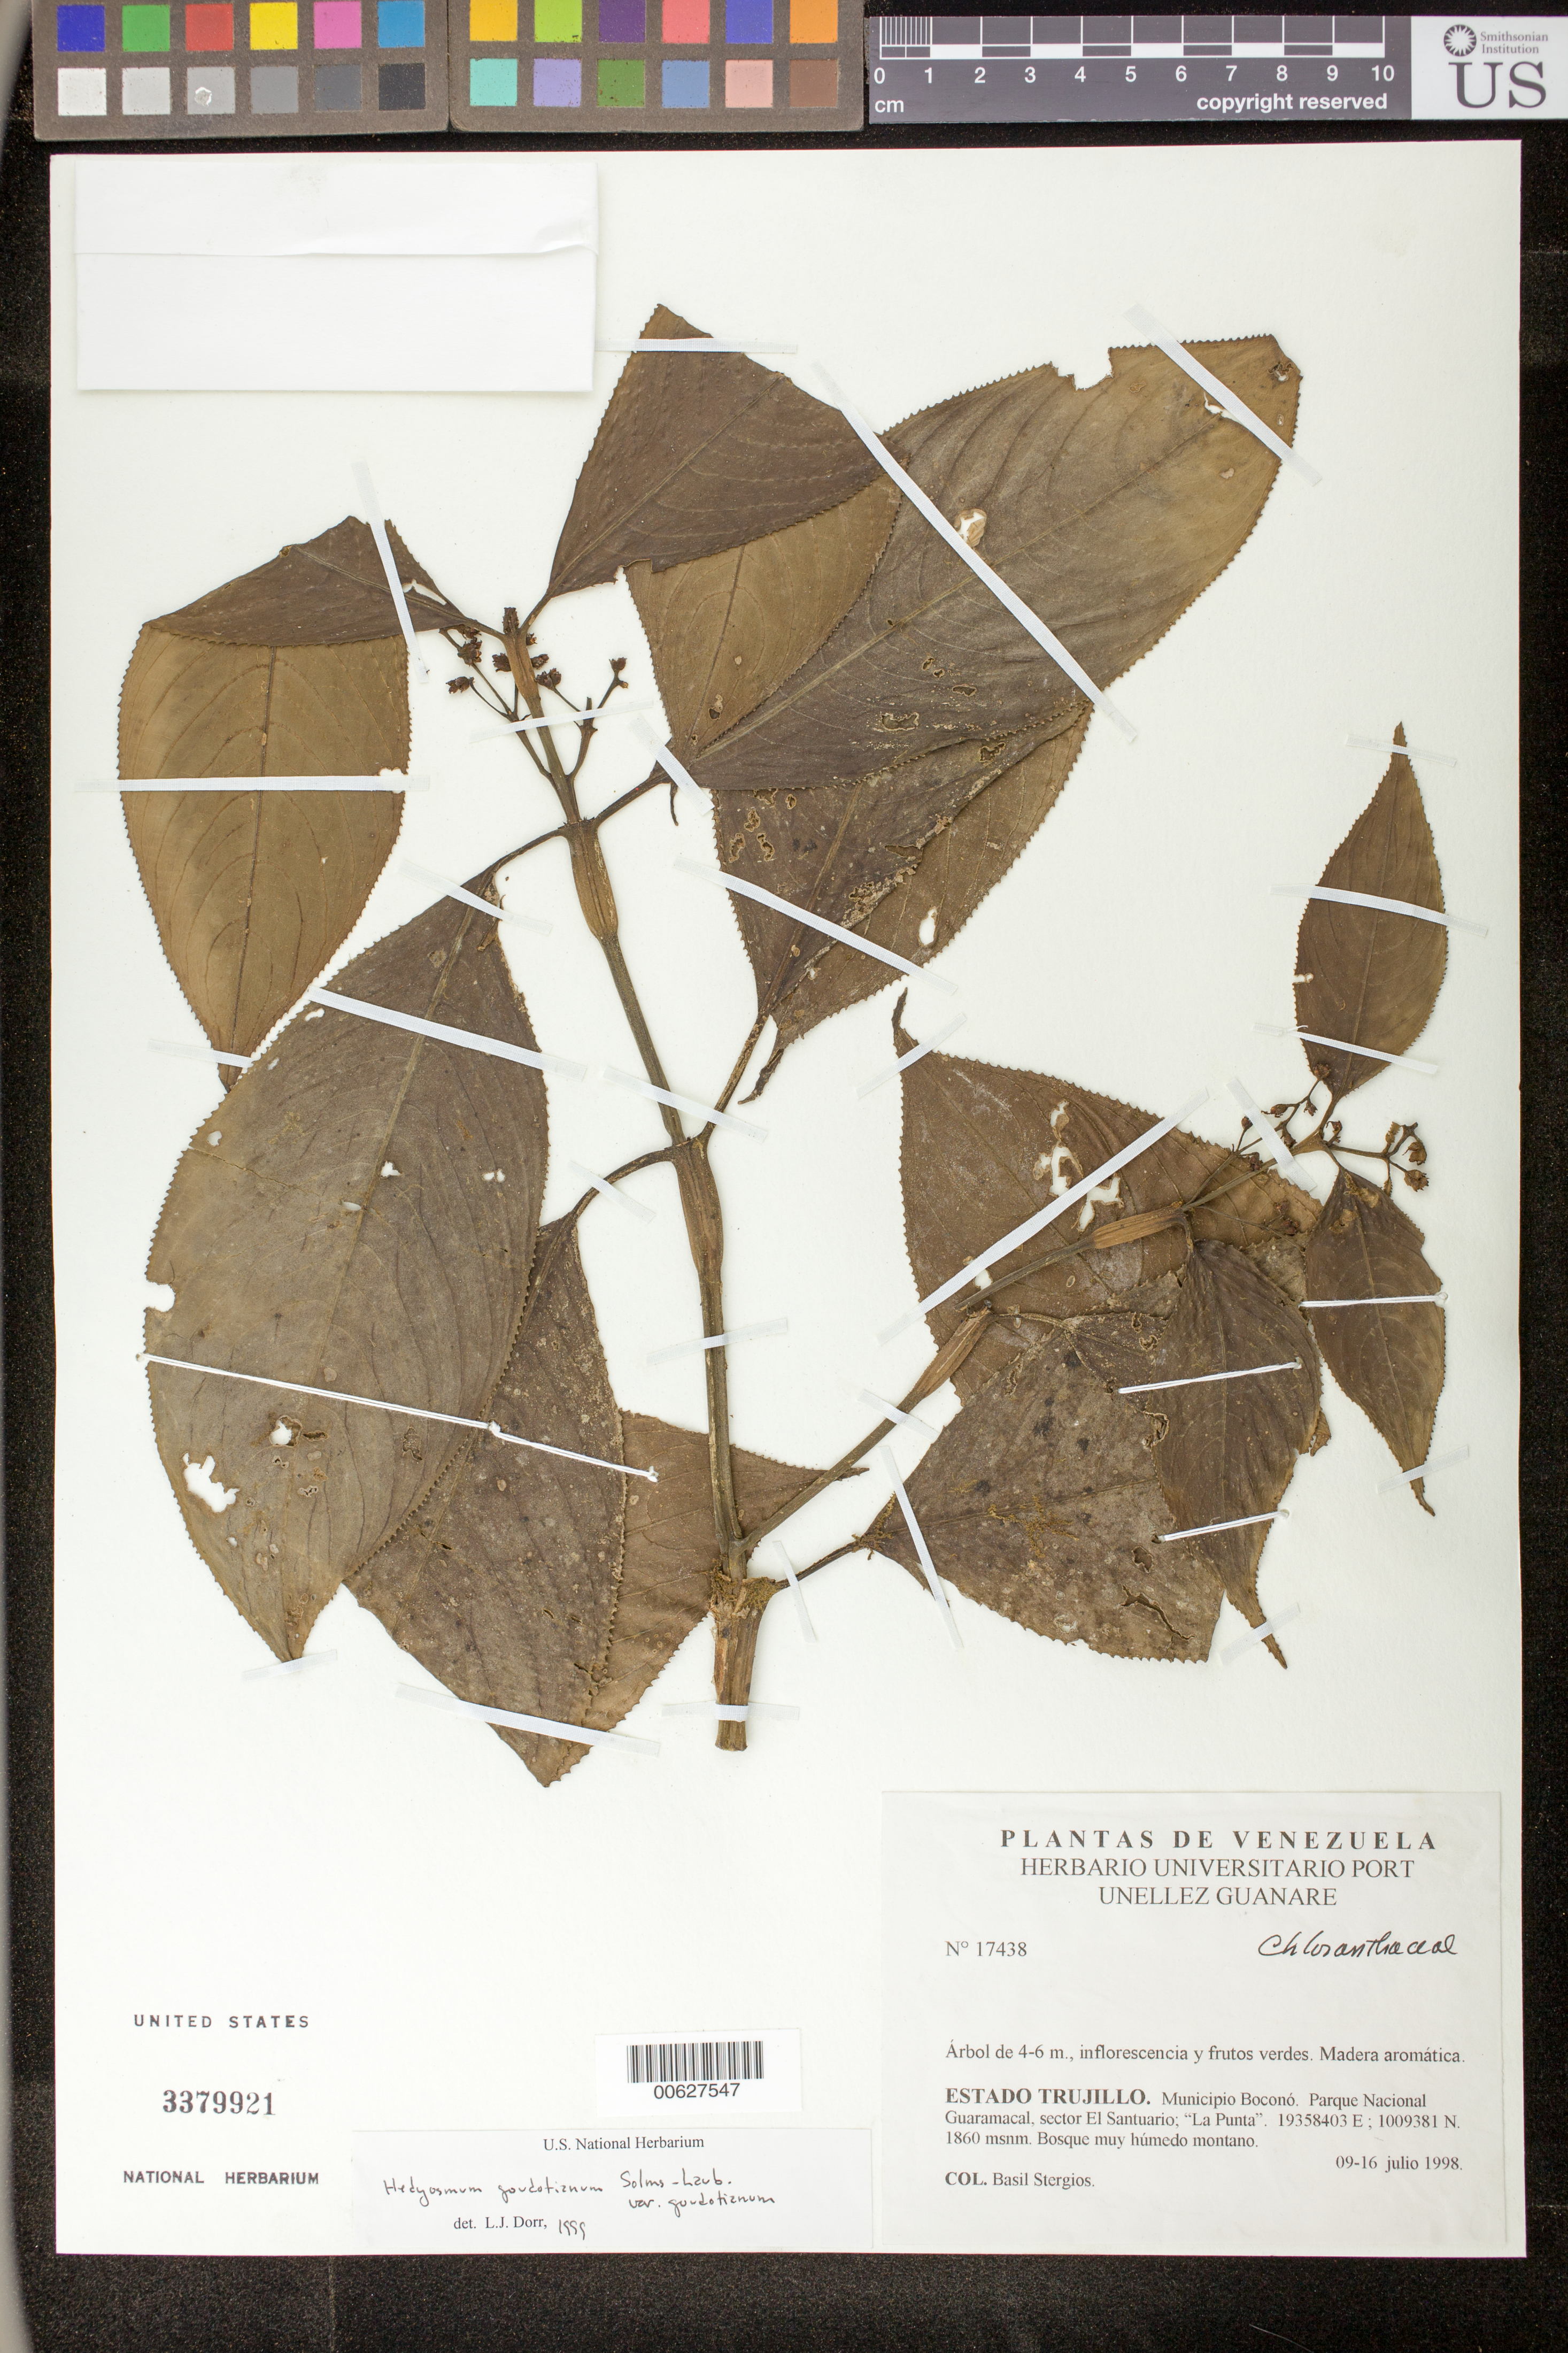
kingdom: Plantae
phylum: Tracheophyta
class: Magnoliopsida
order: Chloranthales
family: Chloranthaceae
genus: Hedyosmum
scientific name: Hedyosmum goudotianum var. goudotianum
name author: Solms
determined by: Dorr, L. J., (BOT), Smithsonian Institution - National Museum of Natural History (UNITED STATES)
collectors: B. G. Stergios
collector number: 17438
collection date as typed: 09 Jul 1998 to 16 Jul 1998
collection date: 1998-07-09/1998-07-16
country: Venezuela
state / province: Trujillo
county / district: Boconó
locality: Parque Nacional Guaramacal, Sector El Santuario, La Punta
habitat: Bosque muy húmedo montano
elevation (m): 1860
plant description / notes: PORT, TEX, US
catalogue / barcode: US 3379921